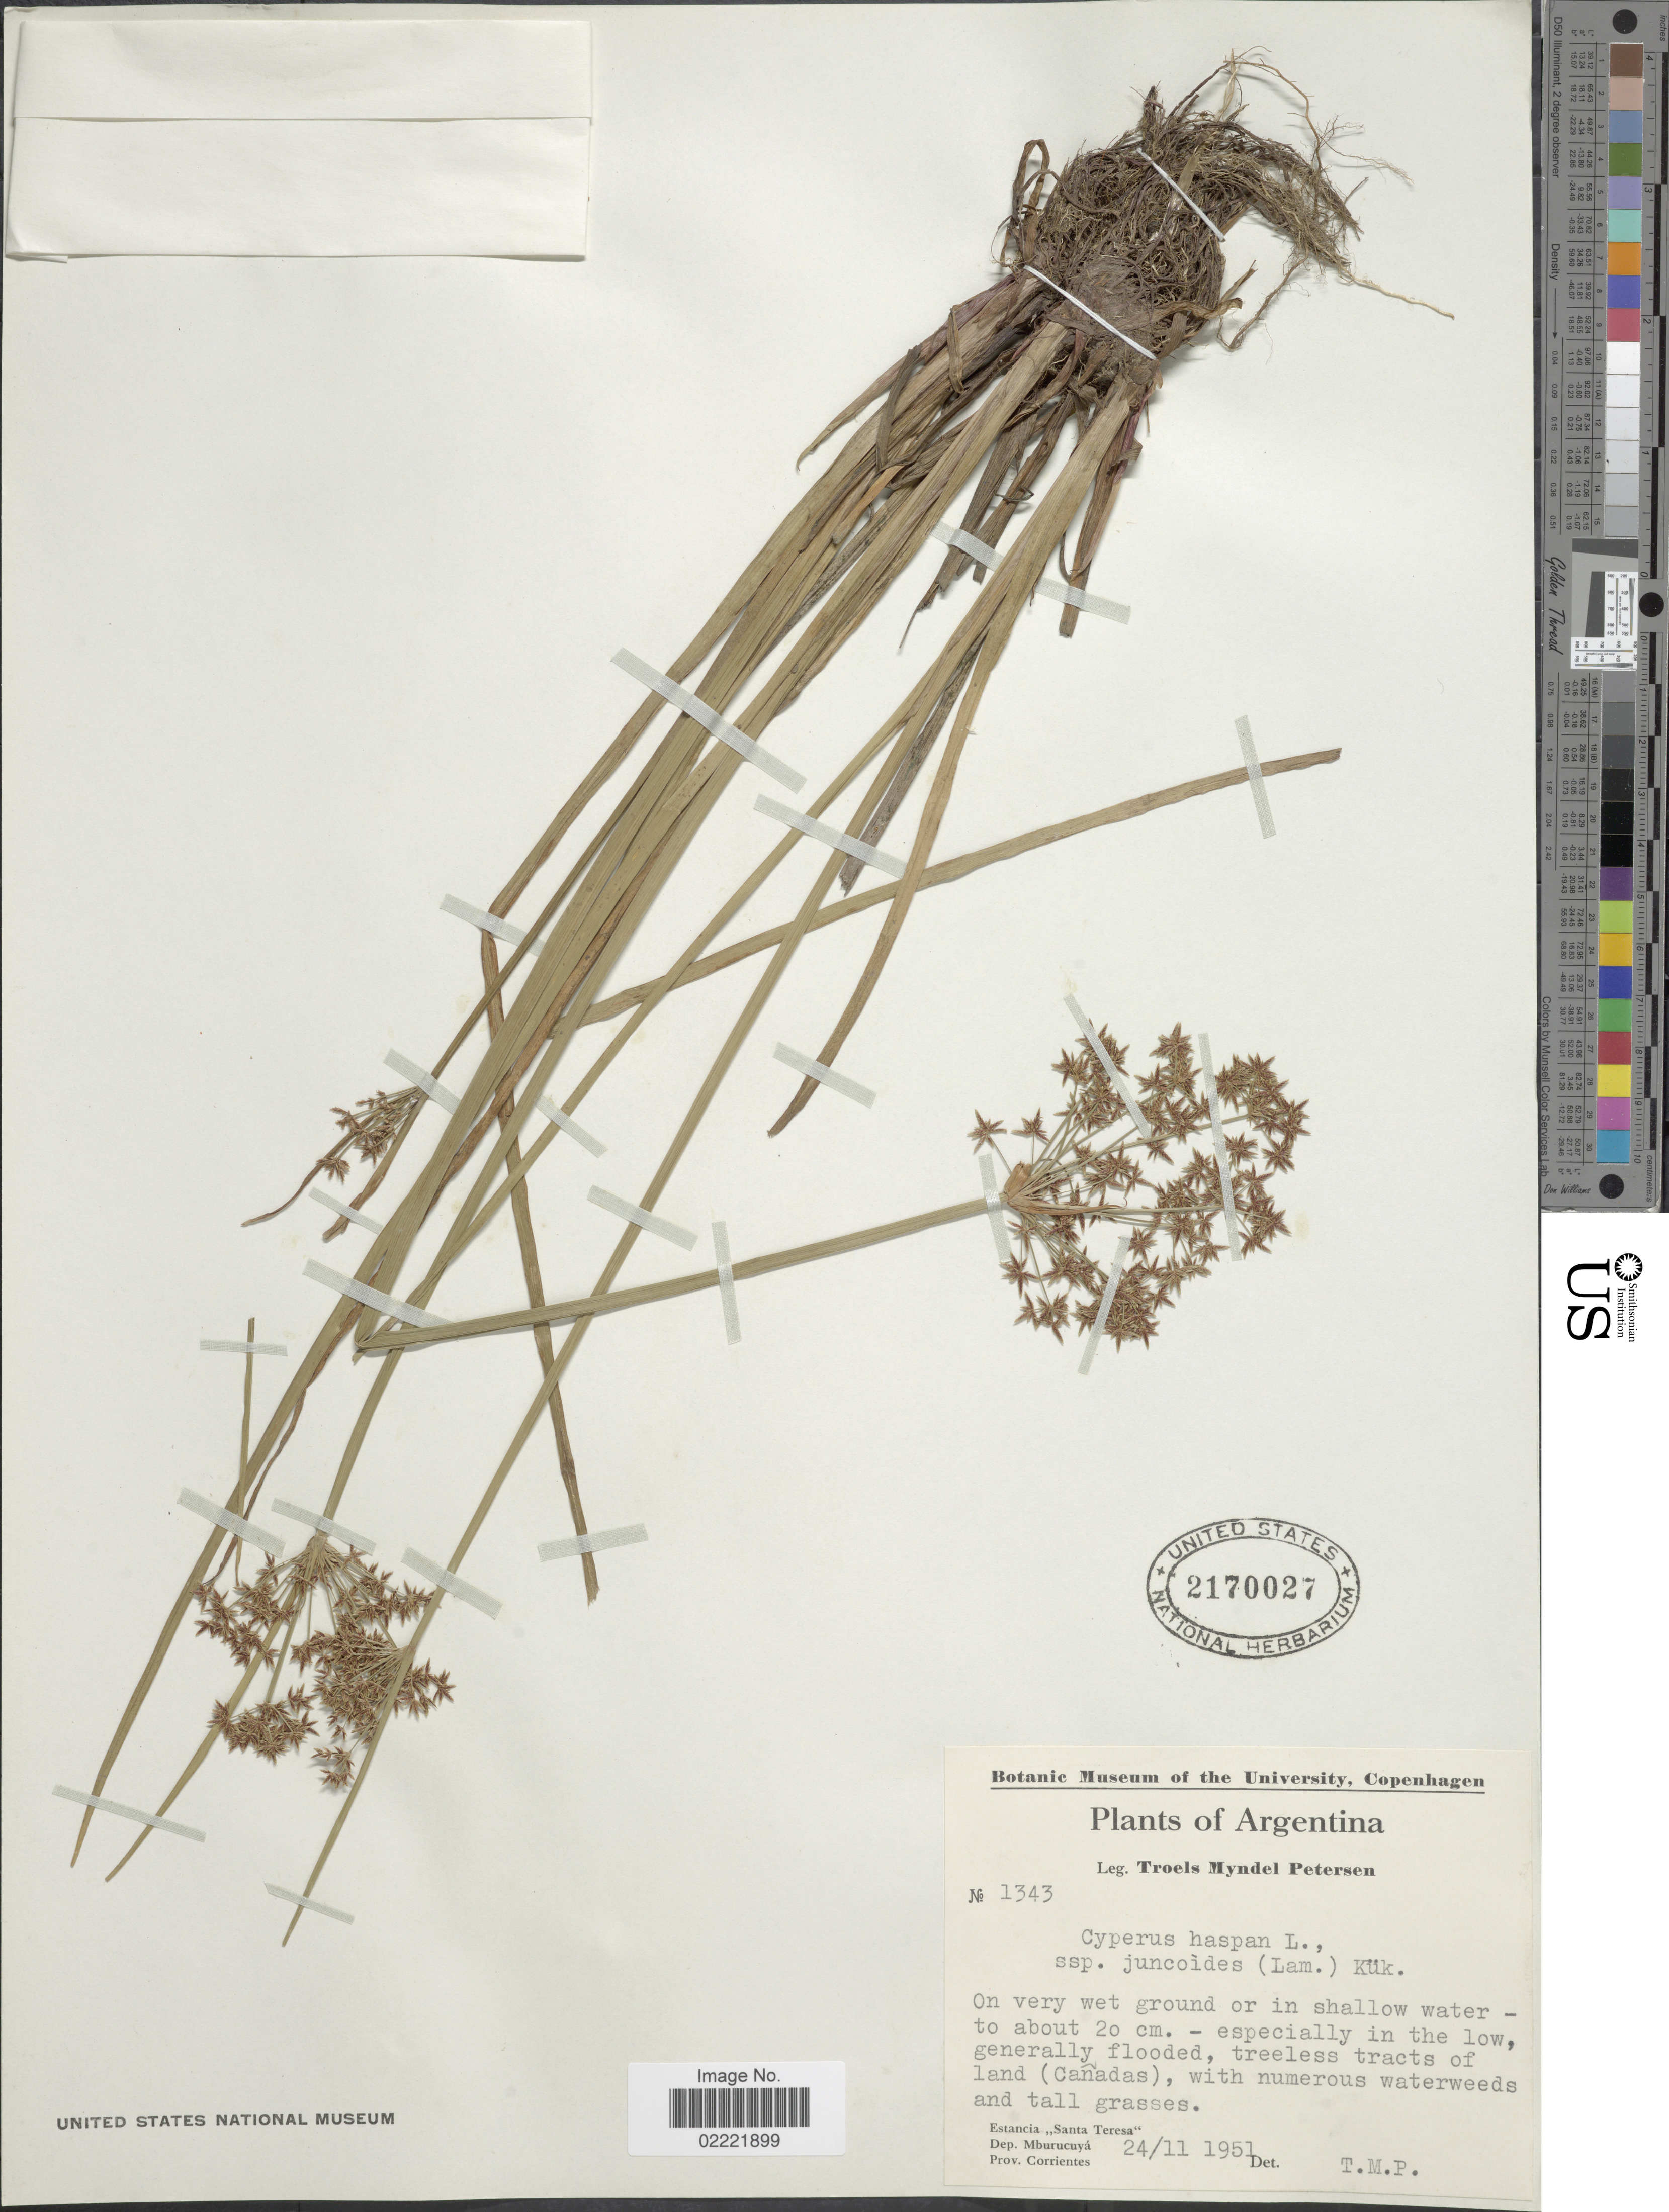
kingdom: Plantae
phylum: Tracheophyta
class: Liliopsida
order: Poales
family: Cyperaceae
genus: Cyperus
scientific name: Cyperus haspan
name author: L.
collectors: T. Pederson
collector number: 1343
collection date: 1951-11-24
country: Argentina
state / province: Corrientes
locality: On very wet ground or in shallow water, treeless tracts of land (Canadas), estancia Santa Teresa, Dep. Mburucuya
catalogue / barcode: US 2170027